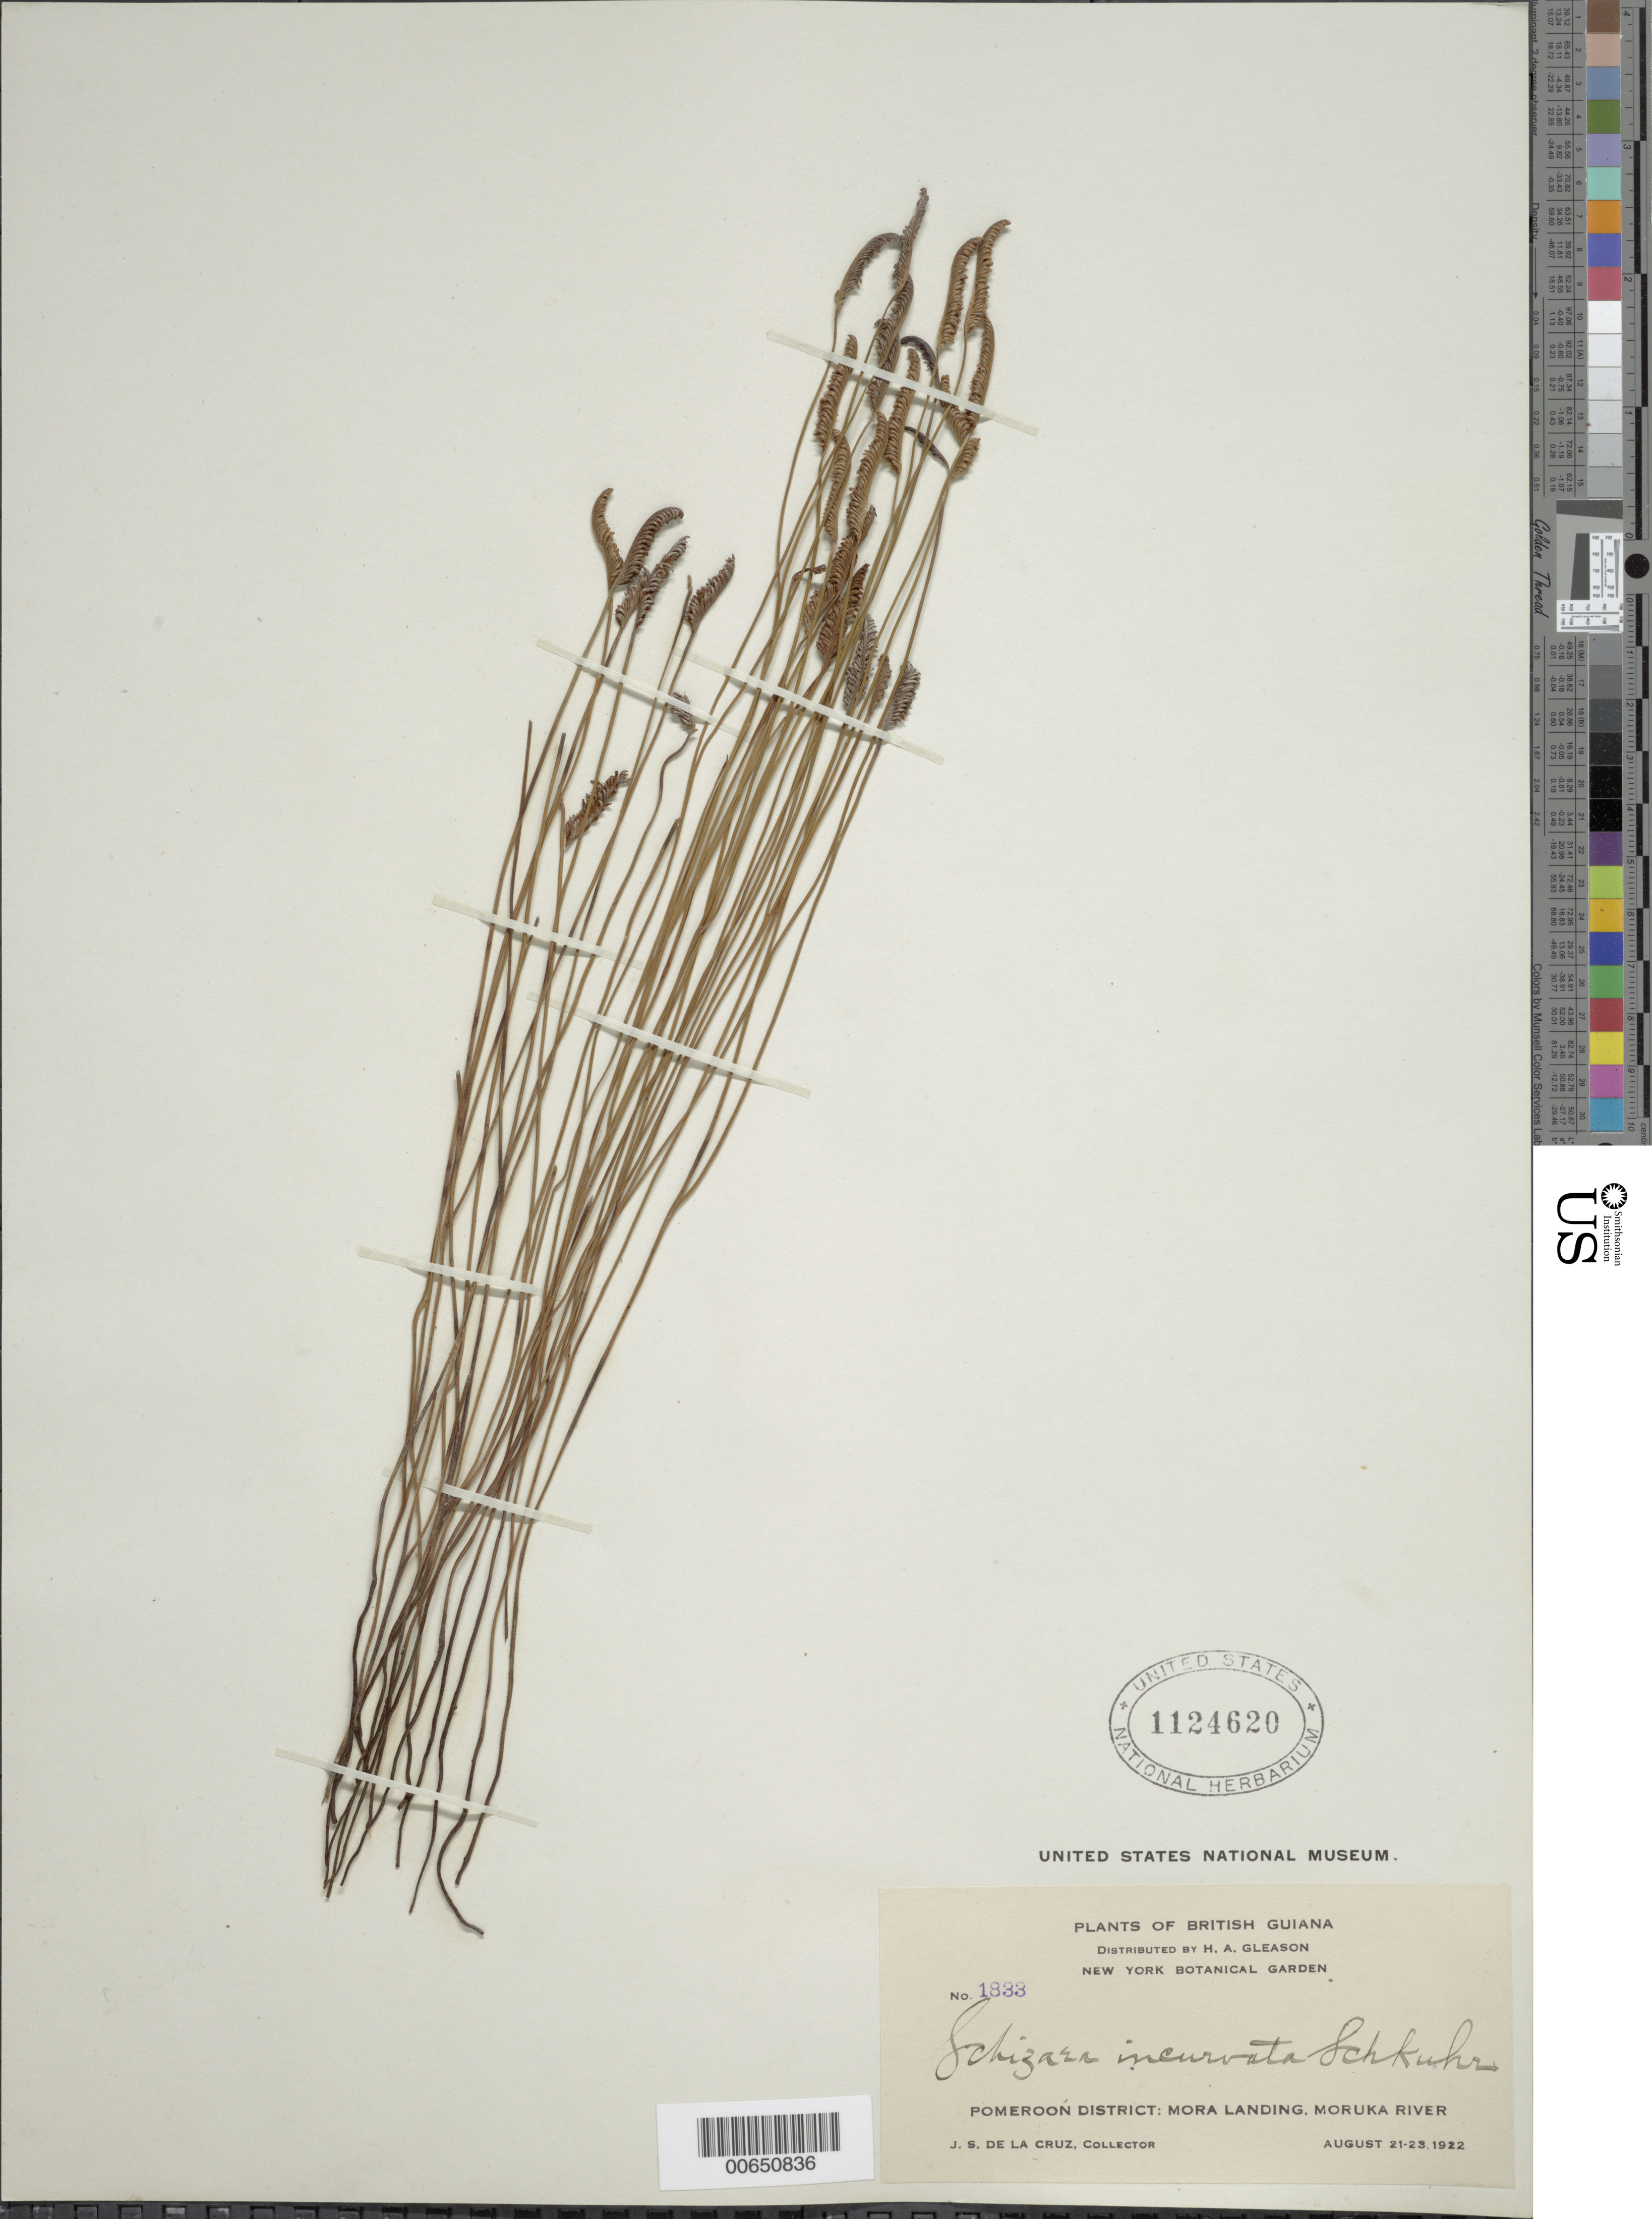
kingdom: Plantae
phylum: Tracheophyta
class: Polypodiopsida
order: Schizaeales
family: Schizaeaceae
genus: Schizaea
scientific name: Schizaea incurvata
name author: Schkuhr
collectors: J. S. de la Cruz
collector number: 1833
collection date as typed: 21-Aug-22 to 23-Aug-22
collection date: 1922-08-21/1922-08-23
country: Guyana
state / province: Barima-Waini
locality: Mora Landing, Moruka R., Pomeroon Dist.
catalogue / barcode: US 1124620